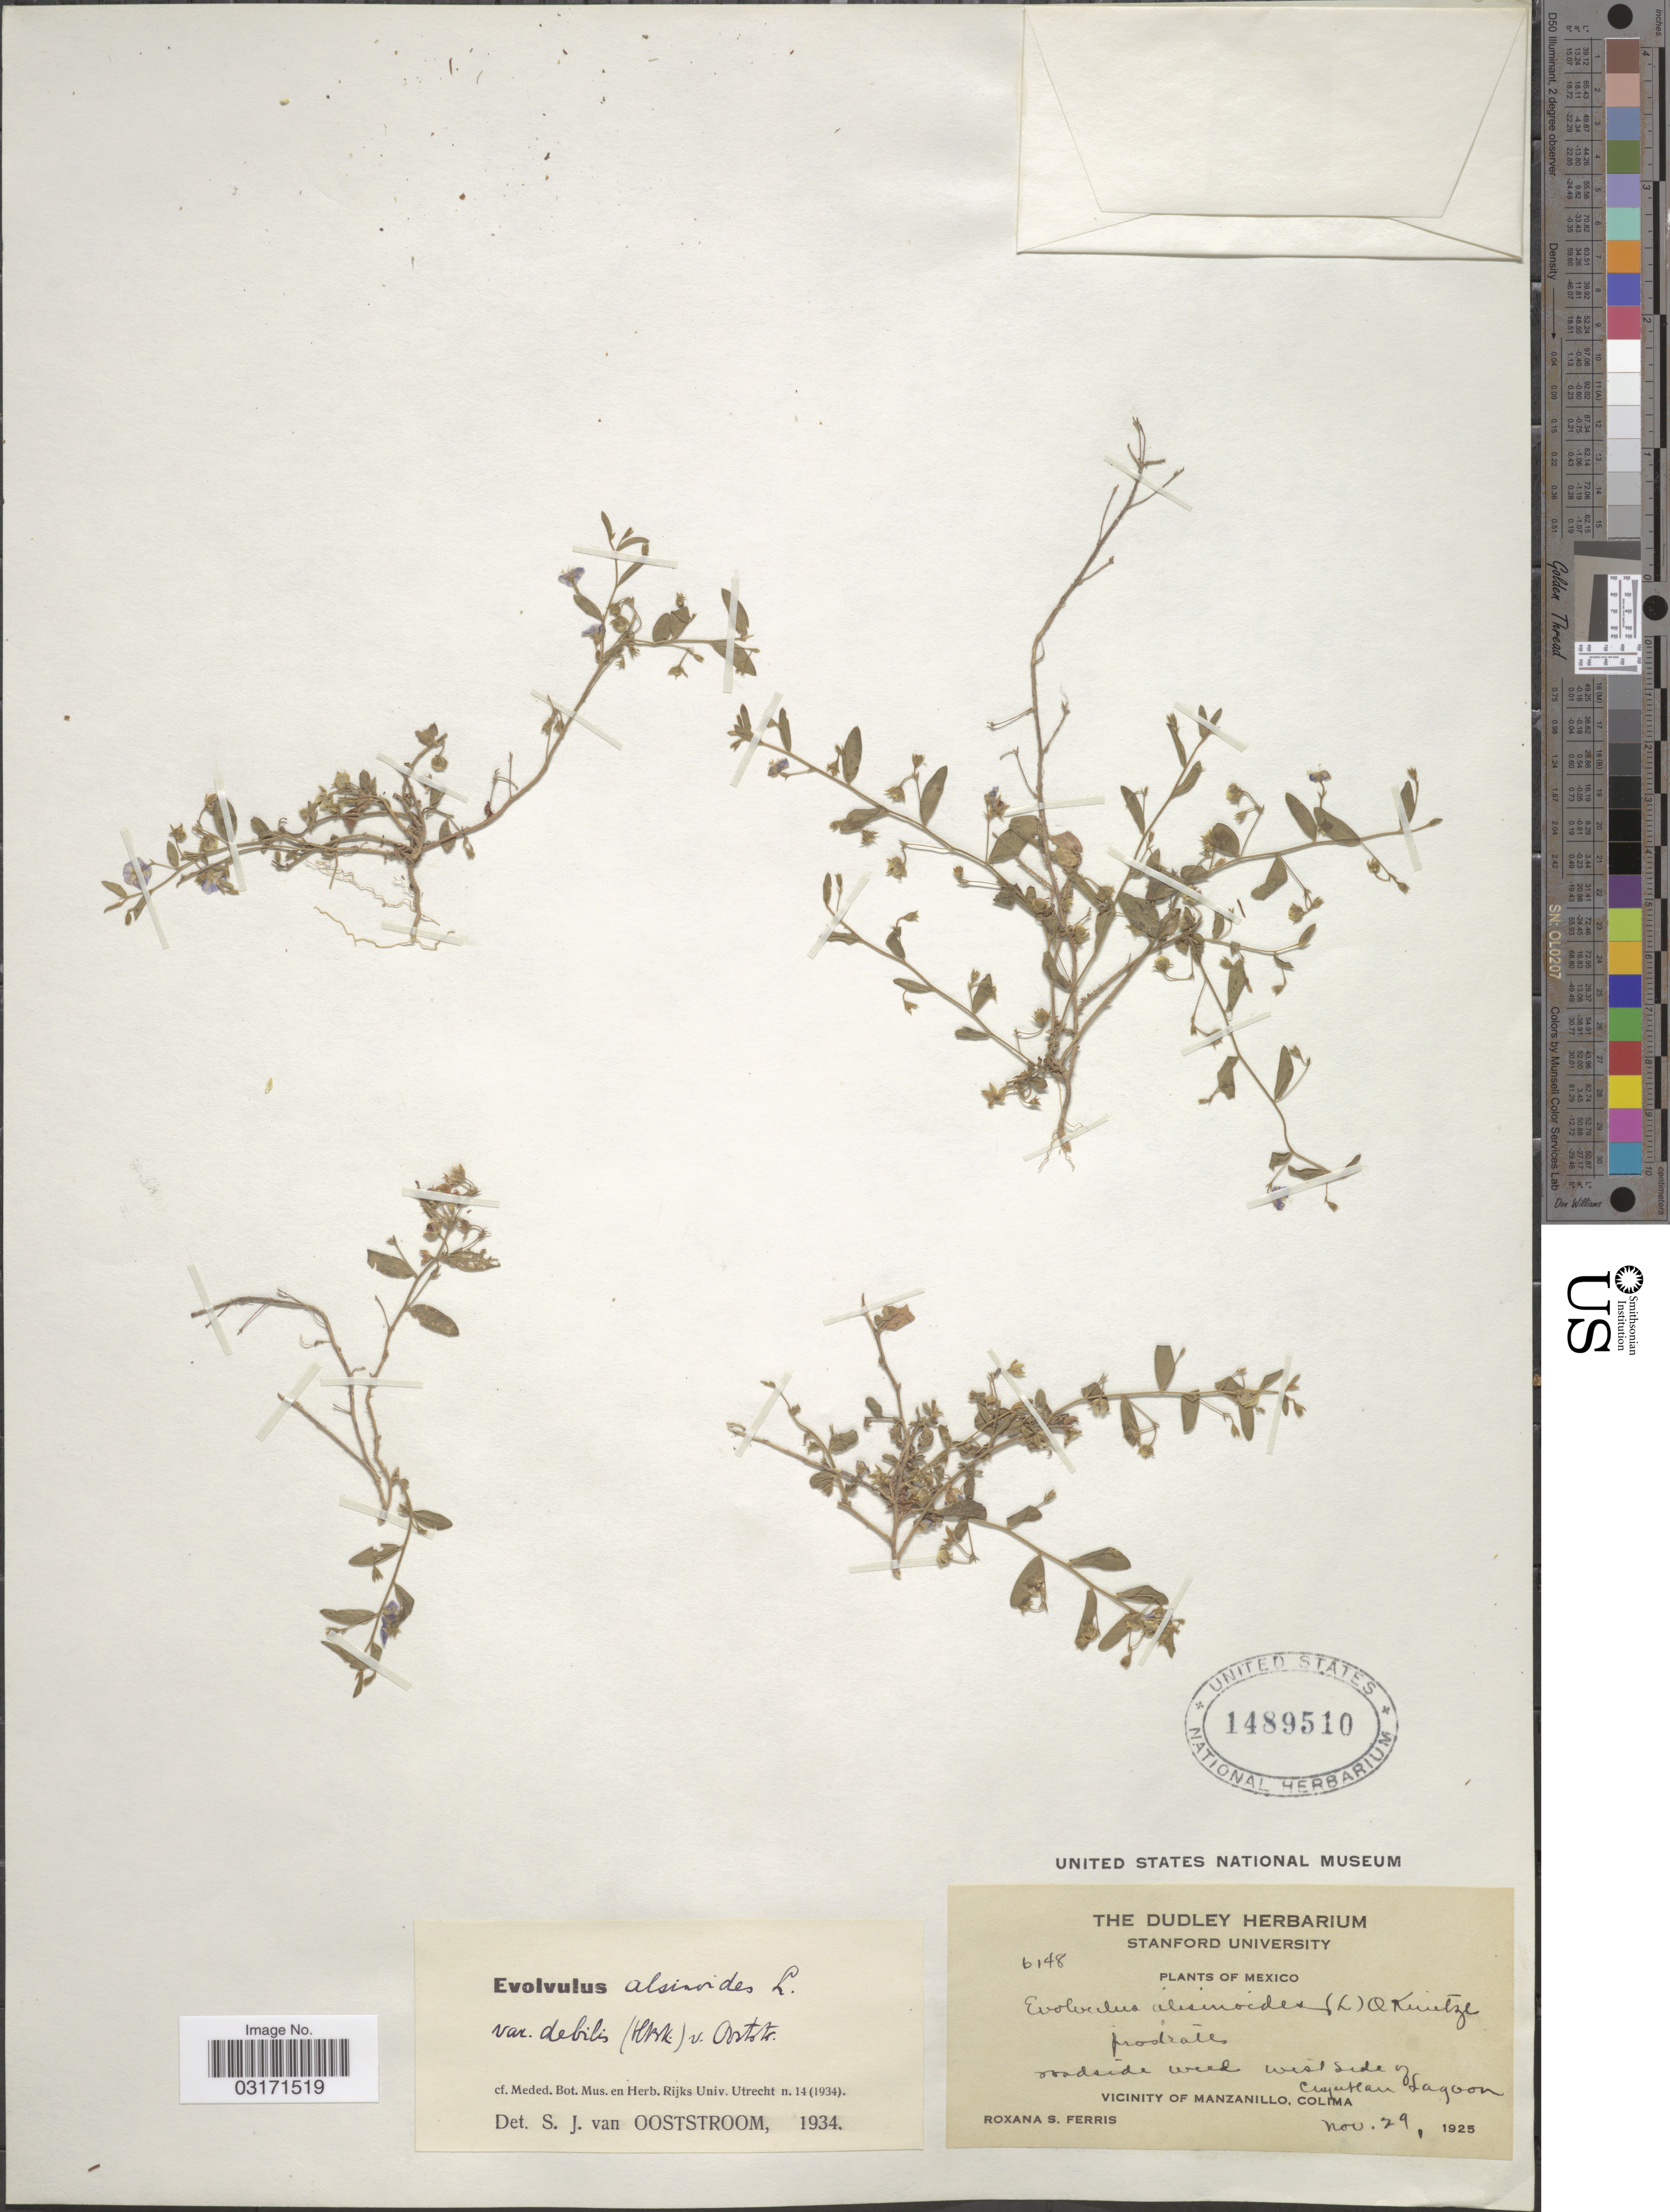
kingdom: Plantae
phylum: Tracheophyta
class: Magnoliopsida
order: Solanales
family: Convolvulaceae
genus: Evolvulus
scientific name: Evolvulus alsinoides var. debilis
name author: (Kunth) Ooststr.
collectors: R. S. Ferris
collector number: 6148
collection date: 1925-11-29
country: Mexico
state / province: Colima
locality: West side of Cuyutlan Lagoon, Vicinity of Manzanillo, Colima.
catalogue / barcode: US 1489510